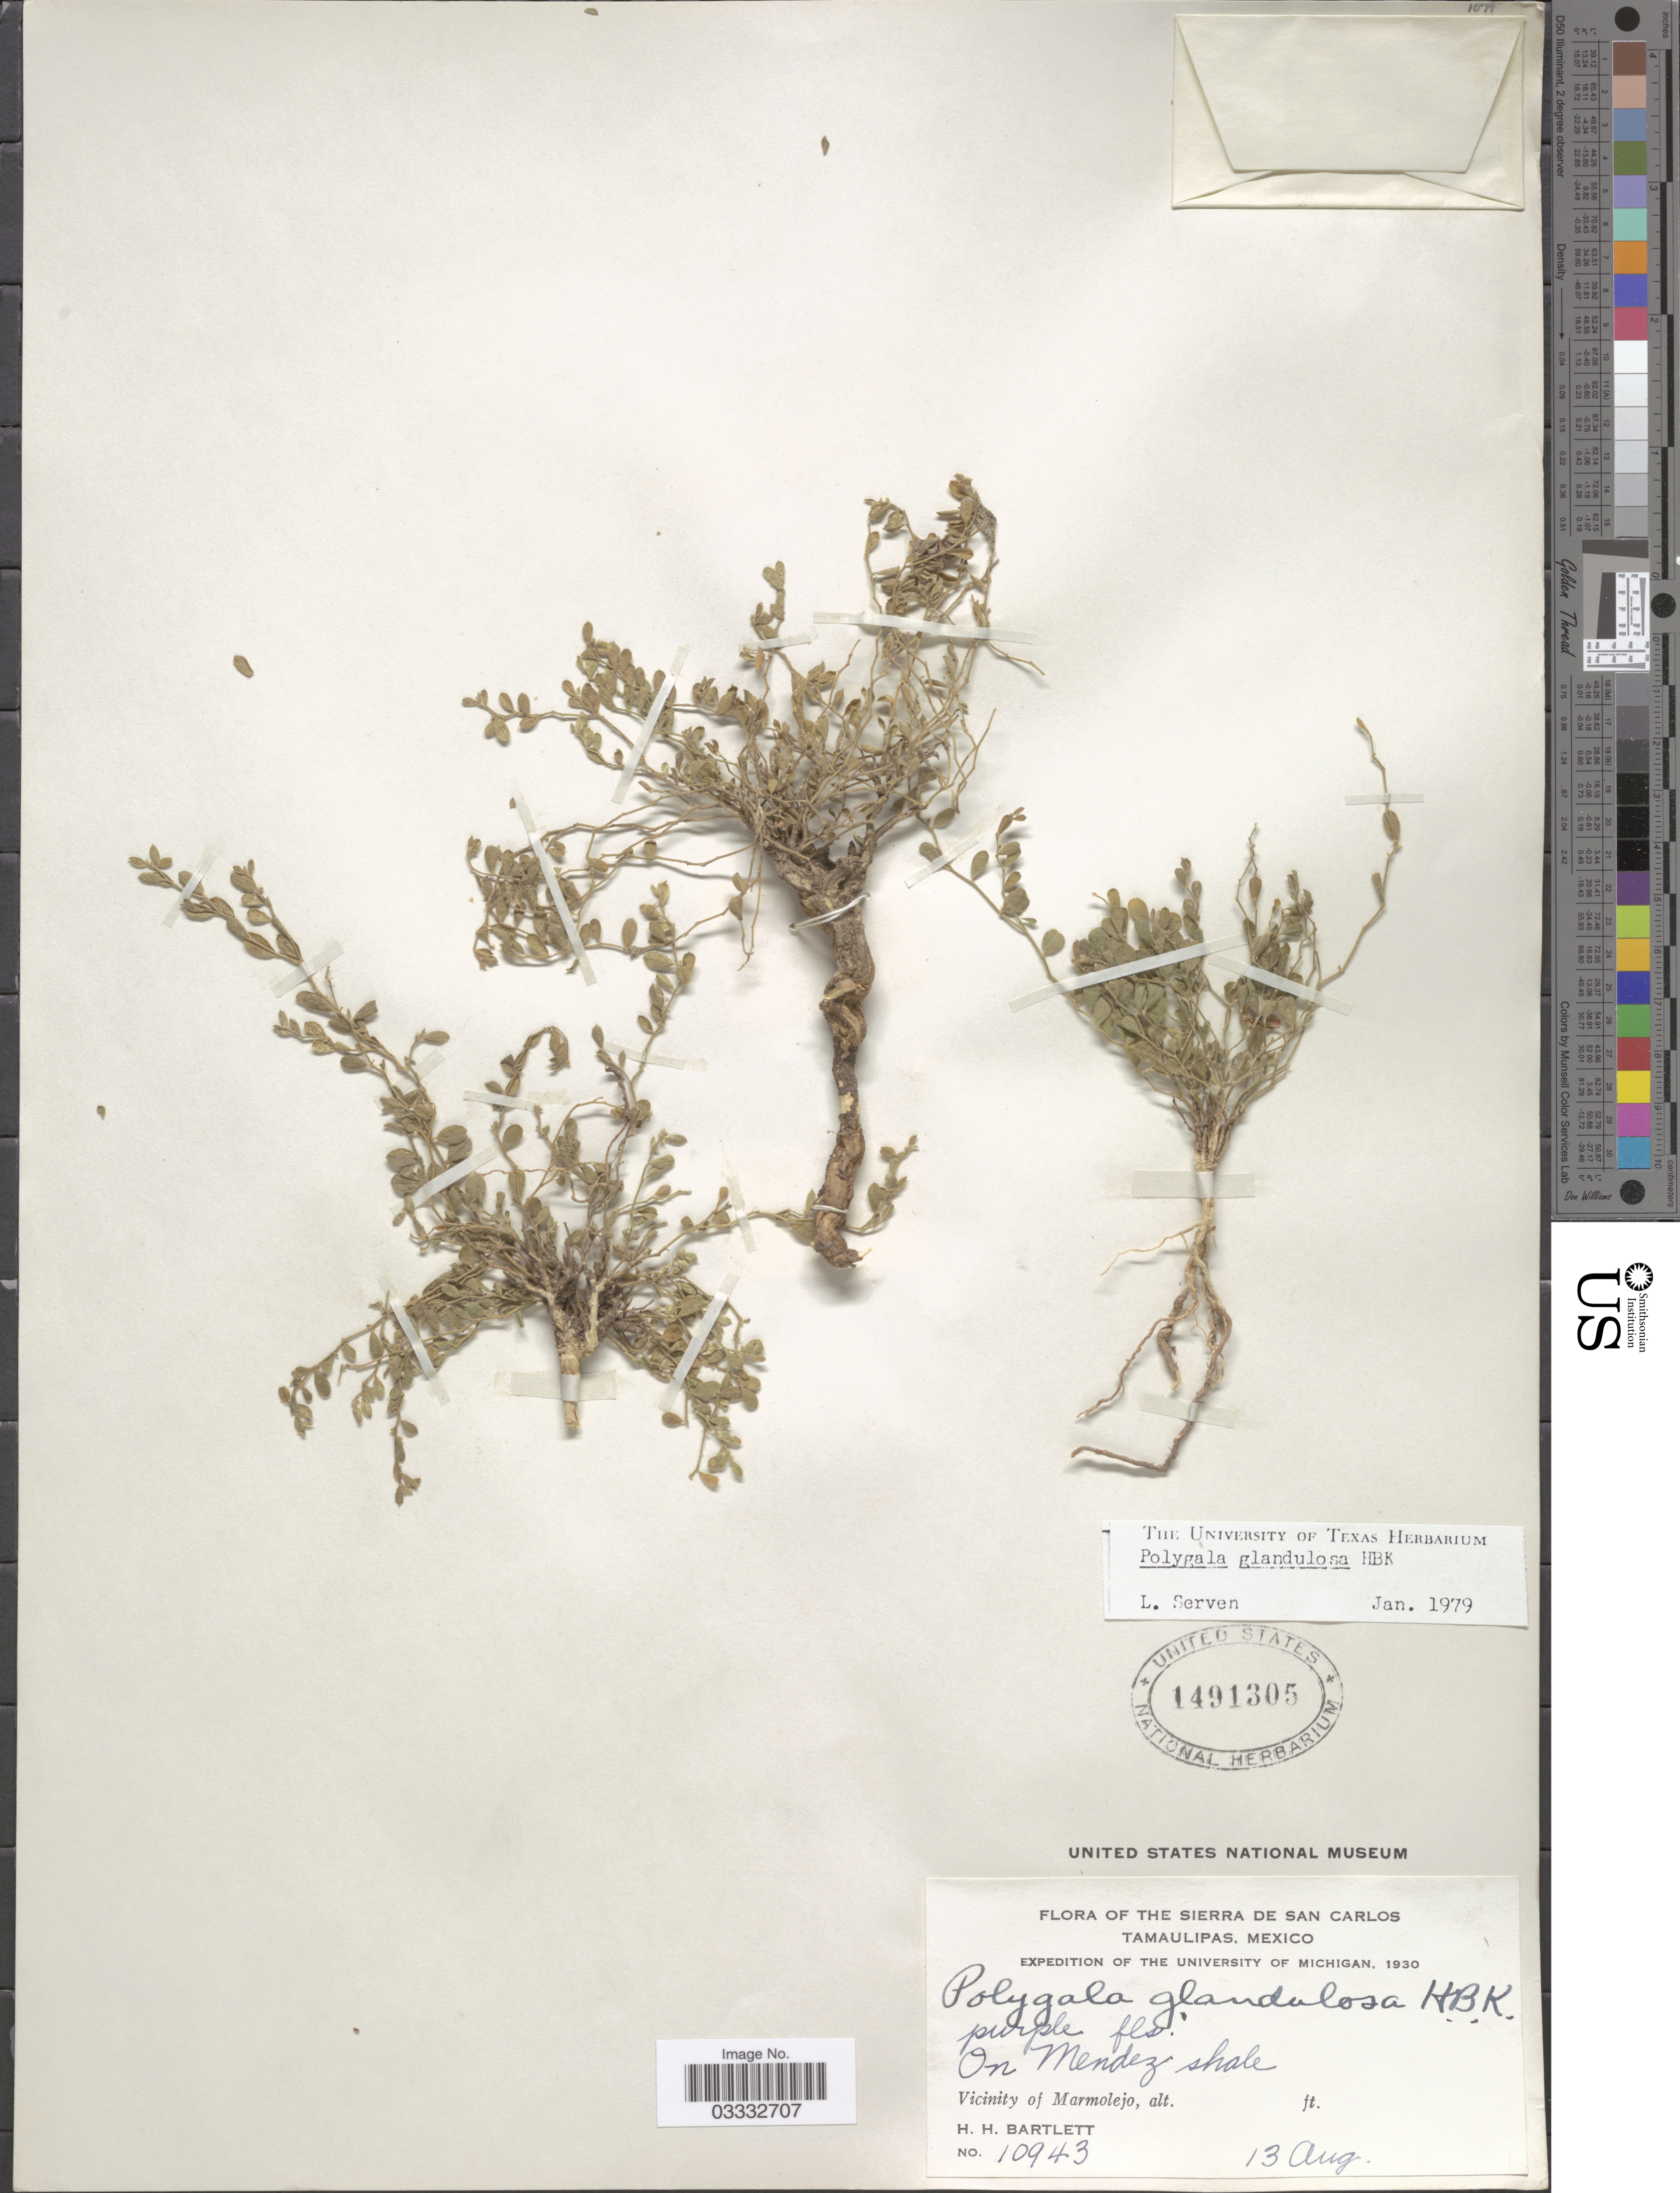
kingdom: Plantae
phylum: Tracheophyta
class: Magnoliopsida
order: Fabales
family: Polygalaceae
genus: Hebecarpa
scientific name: Hebecarpa punctata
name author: (Humb. ex Schult.) J.R. Abbott & J.F.B. Pastore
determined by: Strong, Mark T., (BOT), Smithsonian Institution - National Museum of Natural History (UNITED STATES)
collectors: H. H. Bartlett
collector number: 10943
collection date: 1930-08-13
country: Mexico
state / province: Tamaulipas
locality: The Sierra de San Carlos. On Mendez shale. Vicinity of Marmolejo.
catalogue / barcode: US 1491305